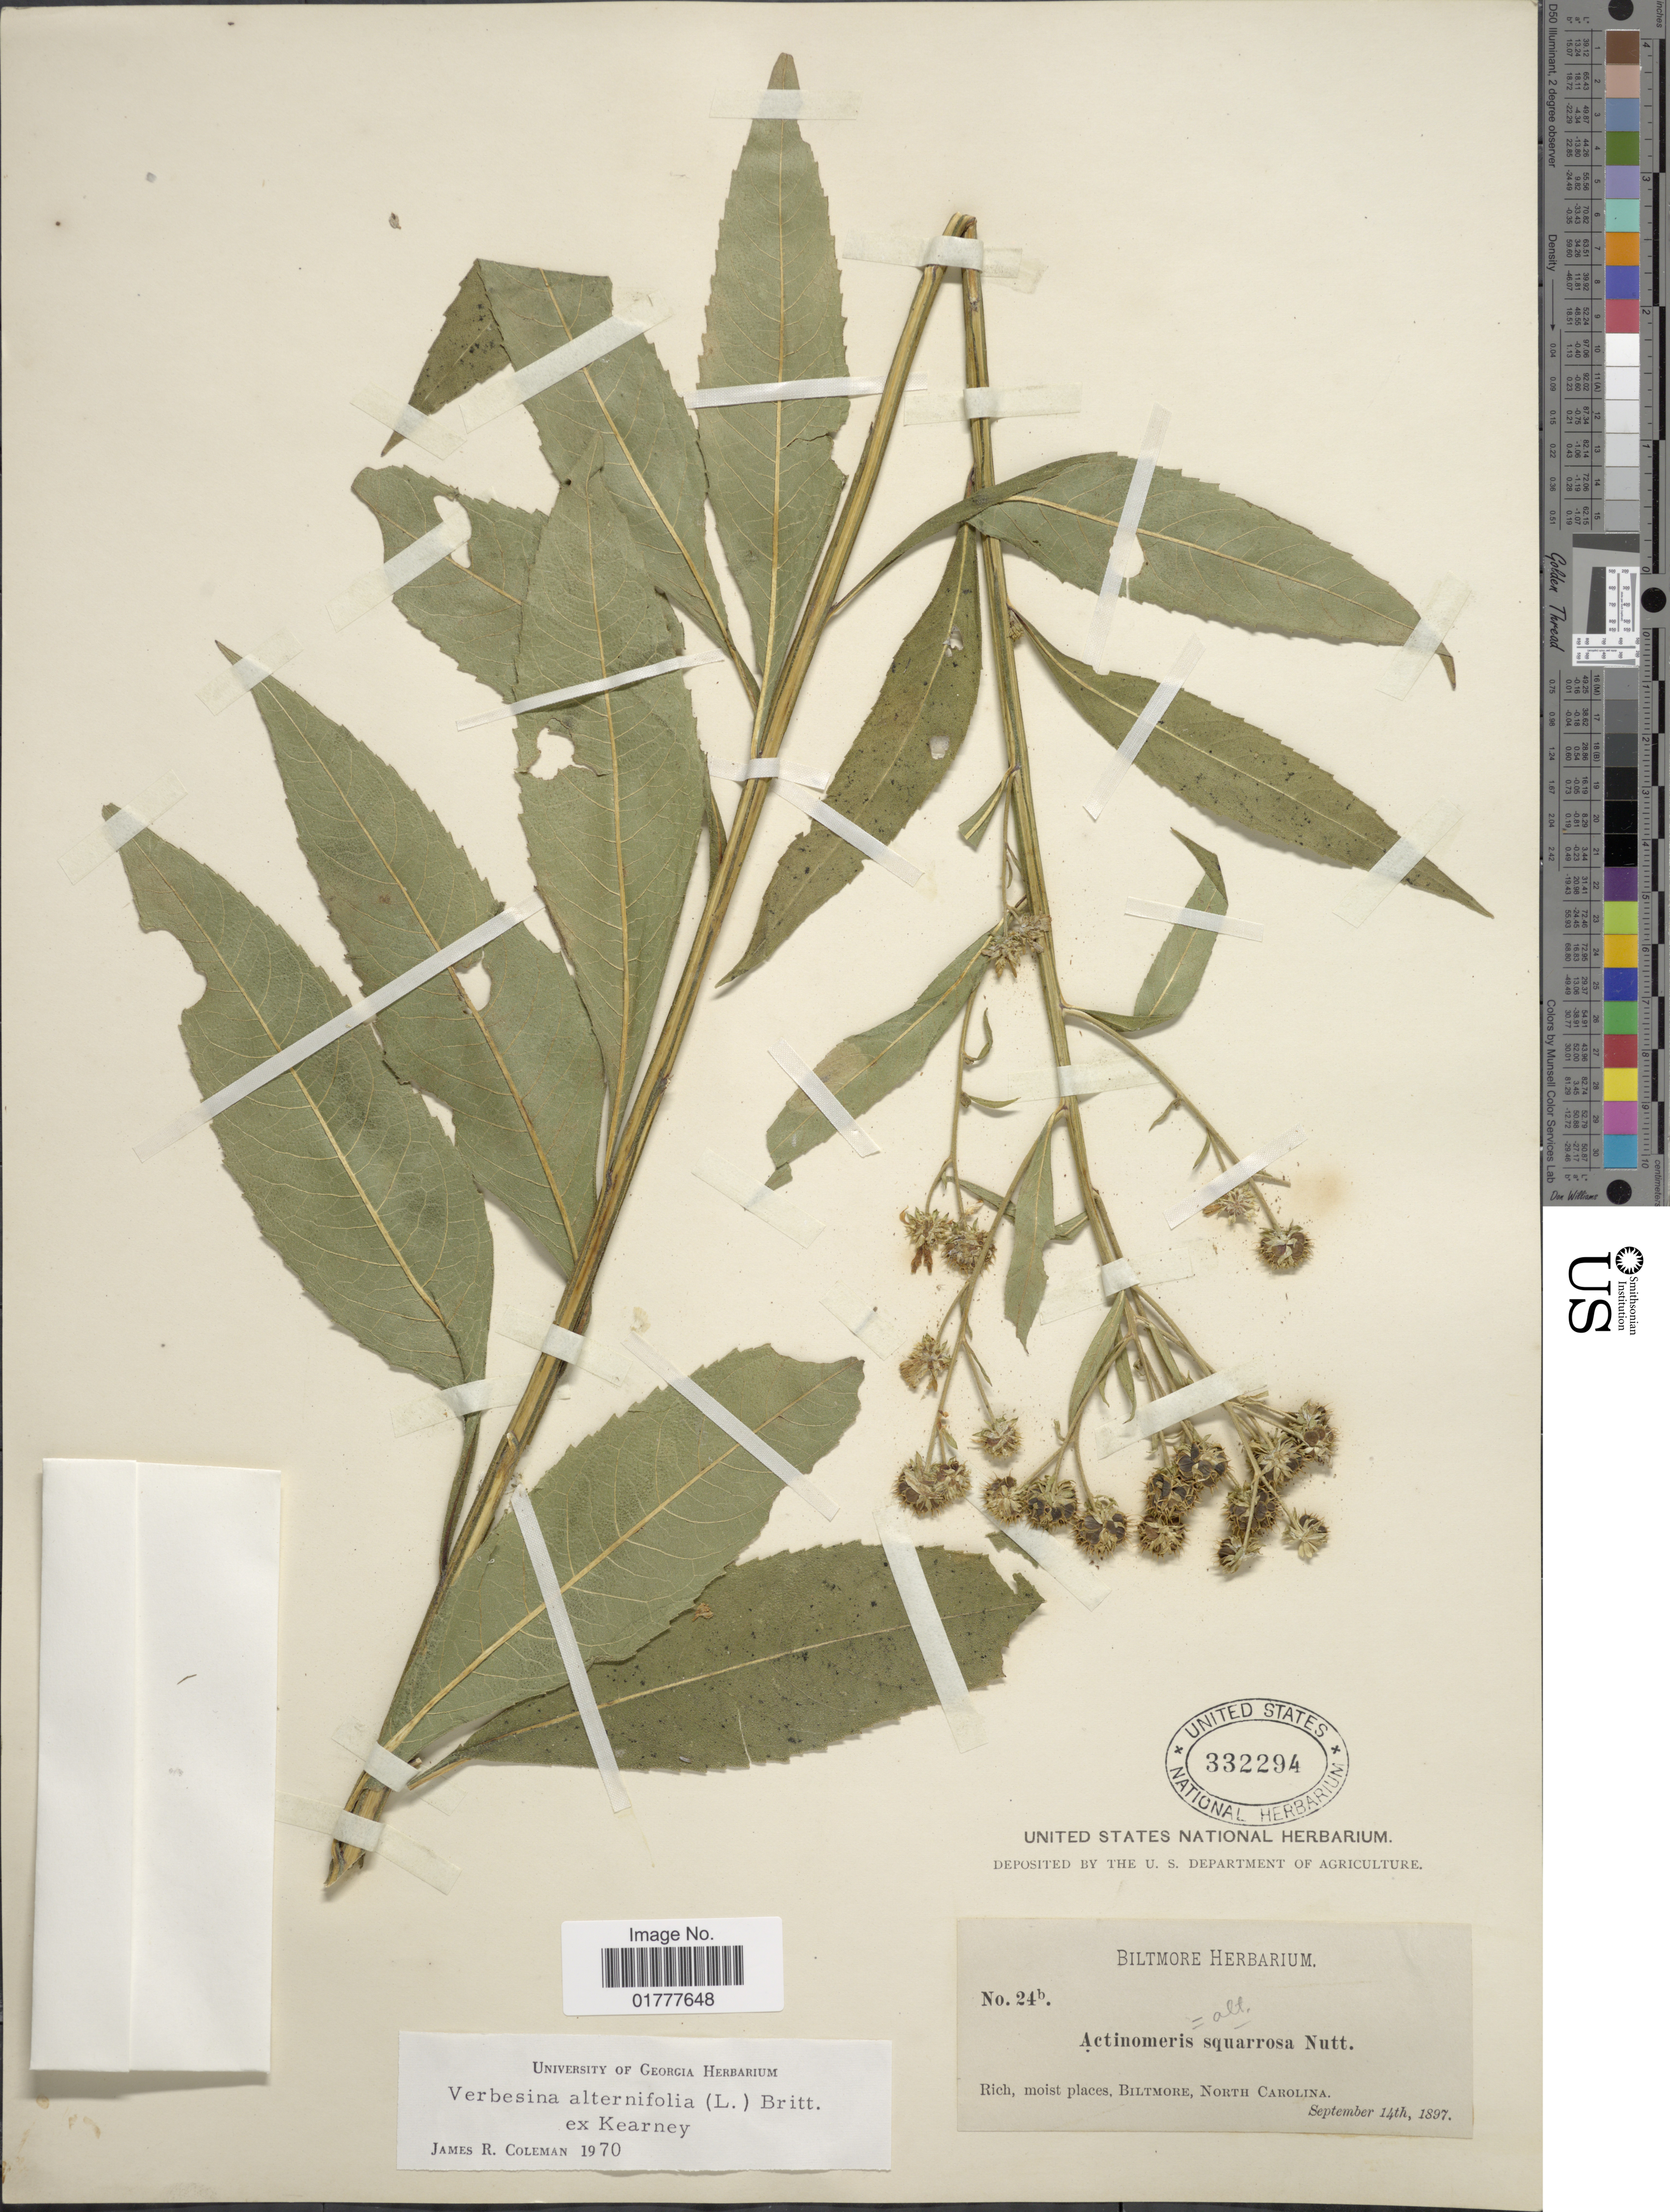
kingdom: Plantae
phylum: Tracheophyta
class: Magnoliopsida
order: Asterales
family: Asteraceae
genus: Actinomeris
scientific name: Actinomeris alternifolia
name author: (L.) DC.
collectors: ex herb. Biltmore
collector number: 24b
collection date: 1897-09-14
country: United States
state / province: North Carolina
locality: Biltmore, North Carolina.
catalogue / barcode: US 332294